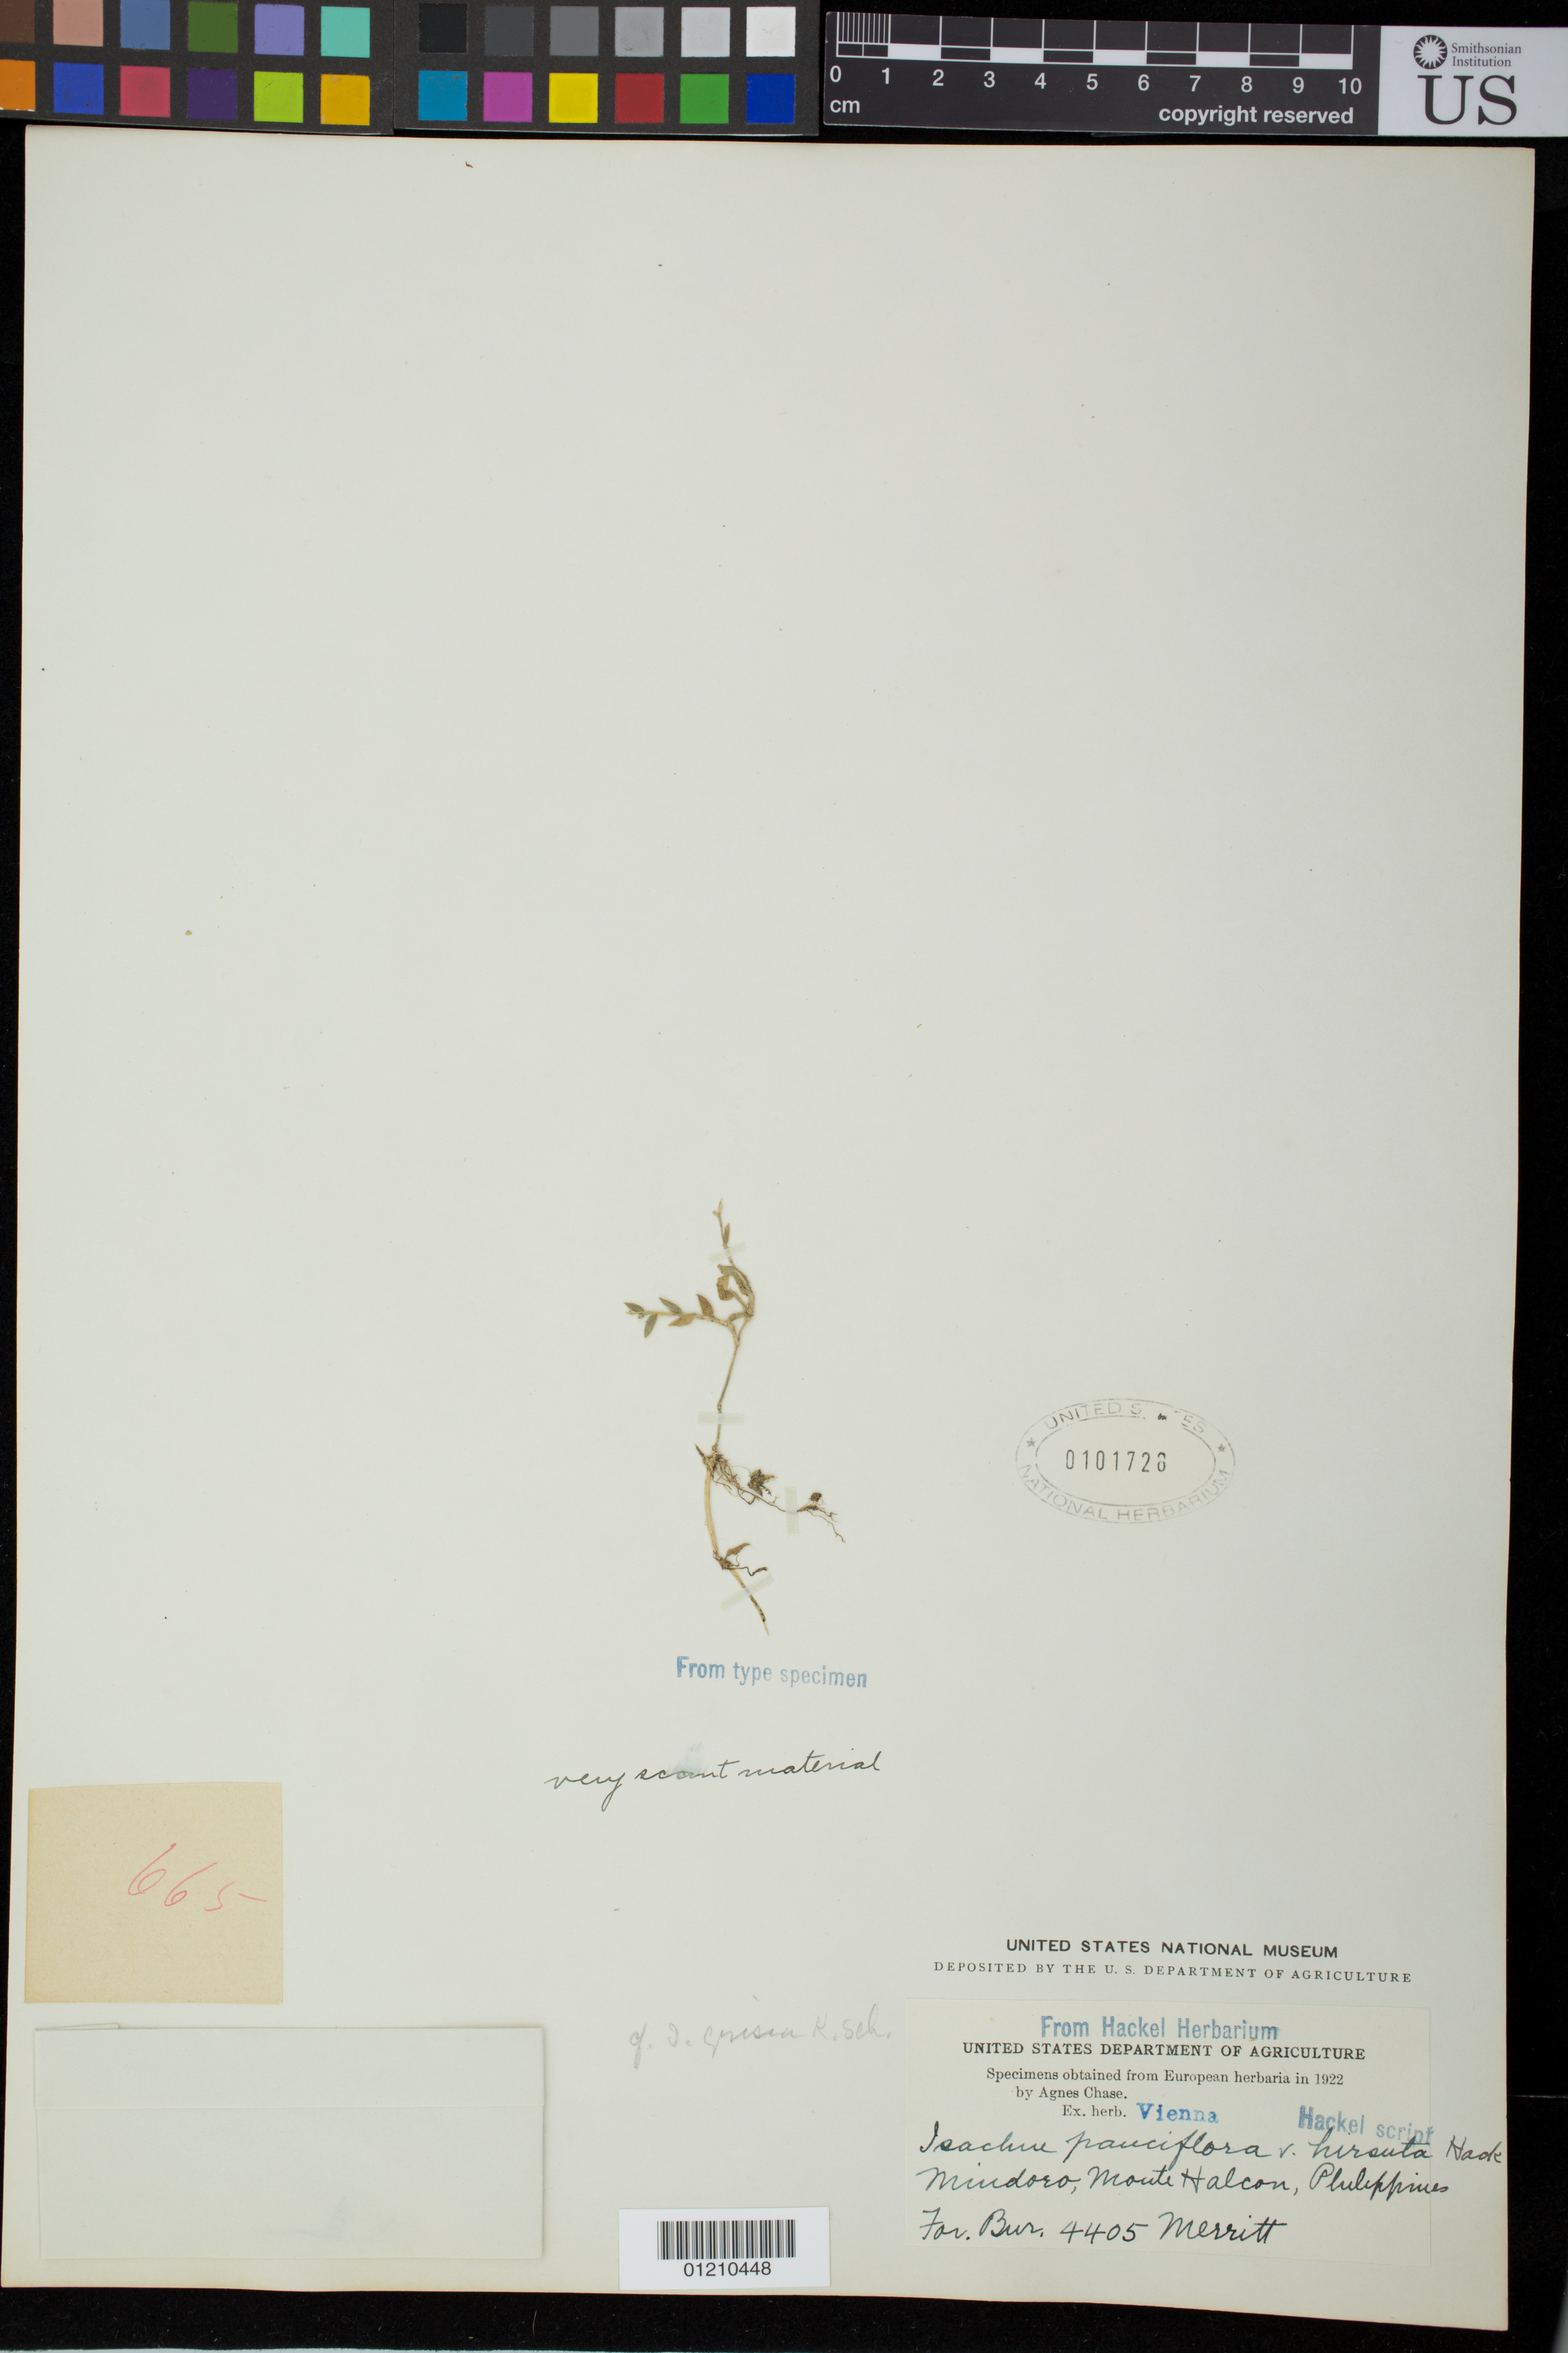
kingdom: Plantae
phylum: Tracheophyta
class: Liliopsida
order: Poales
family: Poaceae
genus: Isachne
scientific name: Isachne pauciflora var. hirsuta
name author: Hack.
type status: Type Collection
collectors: M. L. Merritt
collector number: For. Bur. 4405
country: Philippines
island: Mindoro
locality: Monte Halcon.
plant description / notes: Fragmentary material of type specimen ex herb.Vienna.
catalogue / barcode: US 101728